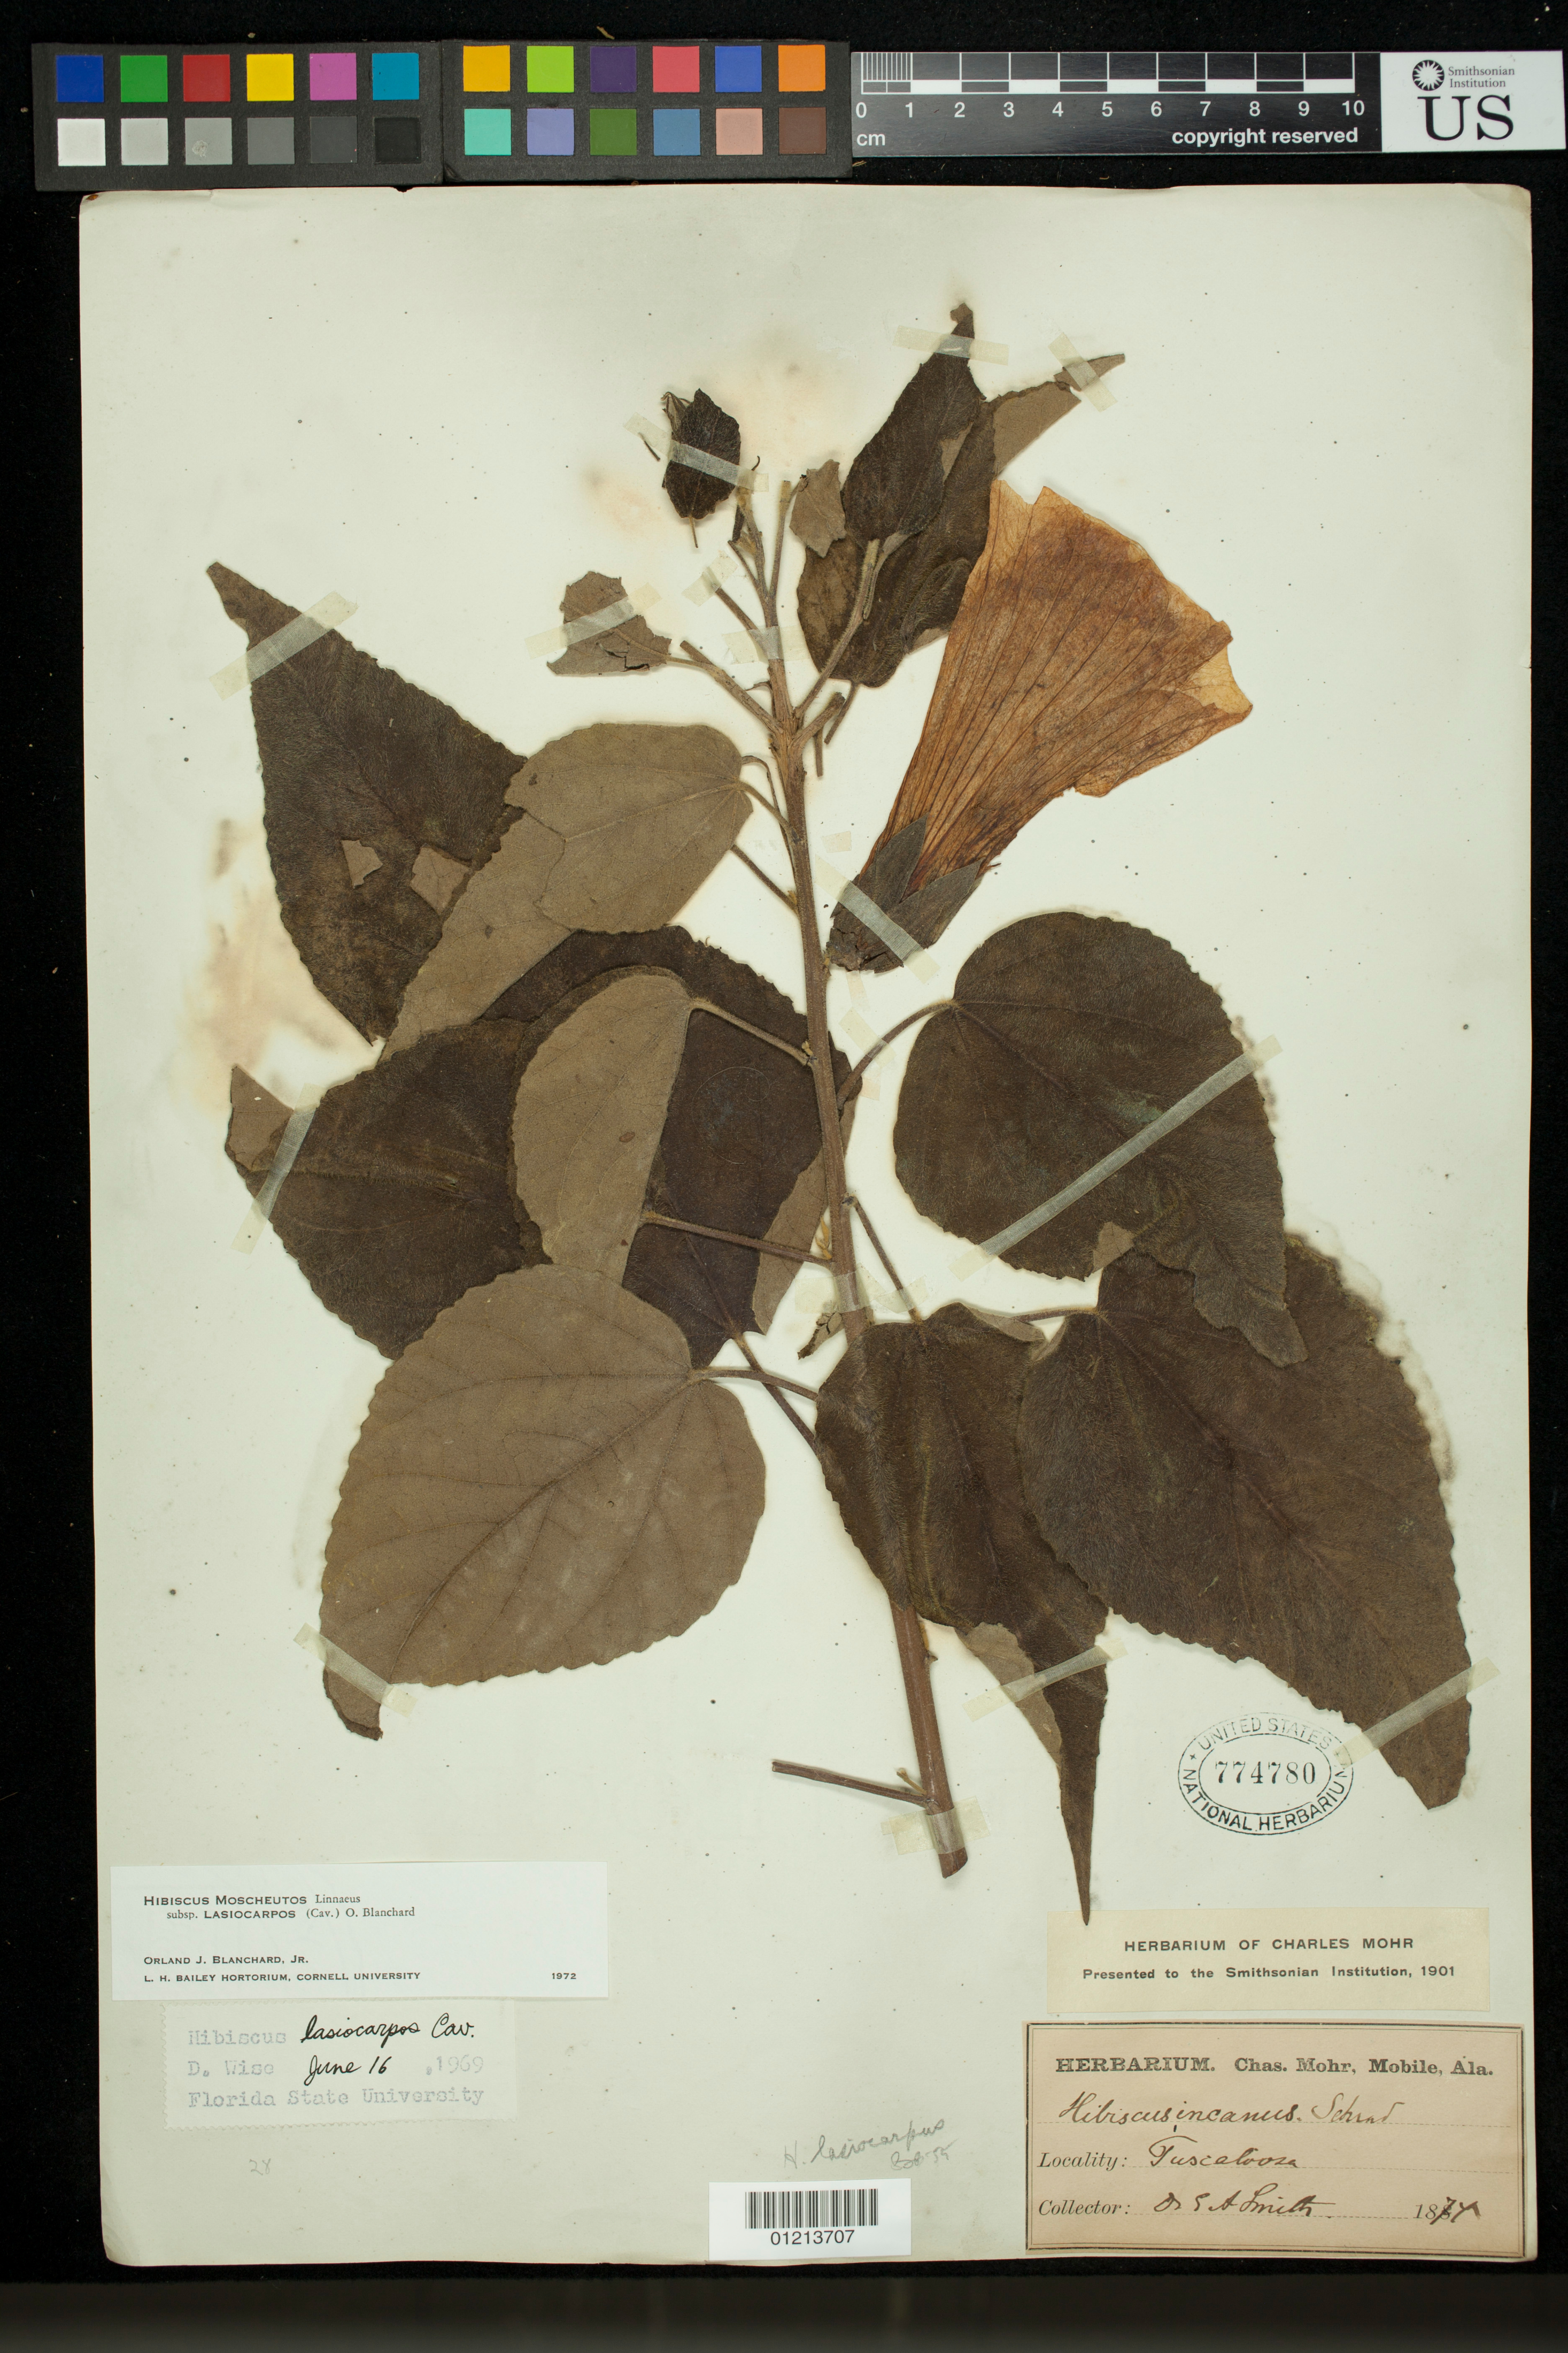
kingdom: Plantae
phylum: Tracheophyta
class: Magnoliopsida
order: Malvales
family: Malvaceae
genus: Hibiscus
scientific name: Hibiscus moscheutos subsp. lasiocarpos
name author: (Cav.) O.J. Blanch.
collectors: G. A. Smith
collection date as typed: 1874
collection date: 1874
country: United States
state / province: Alabama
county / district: Tuscaloosa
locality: Tuscaloosa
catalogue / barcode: US 774780